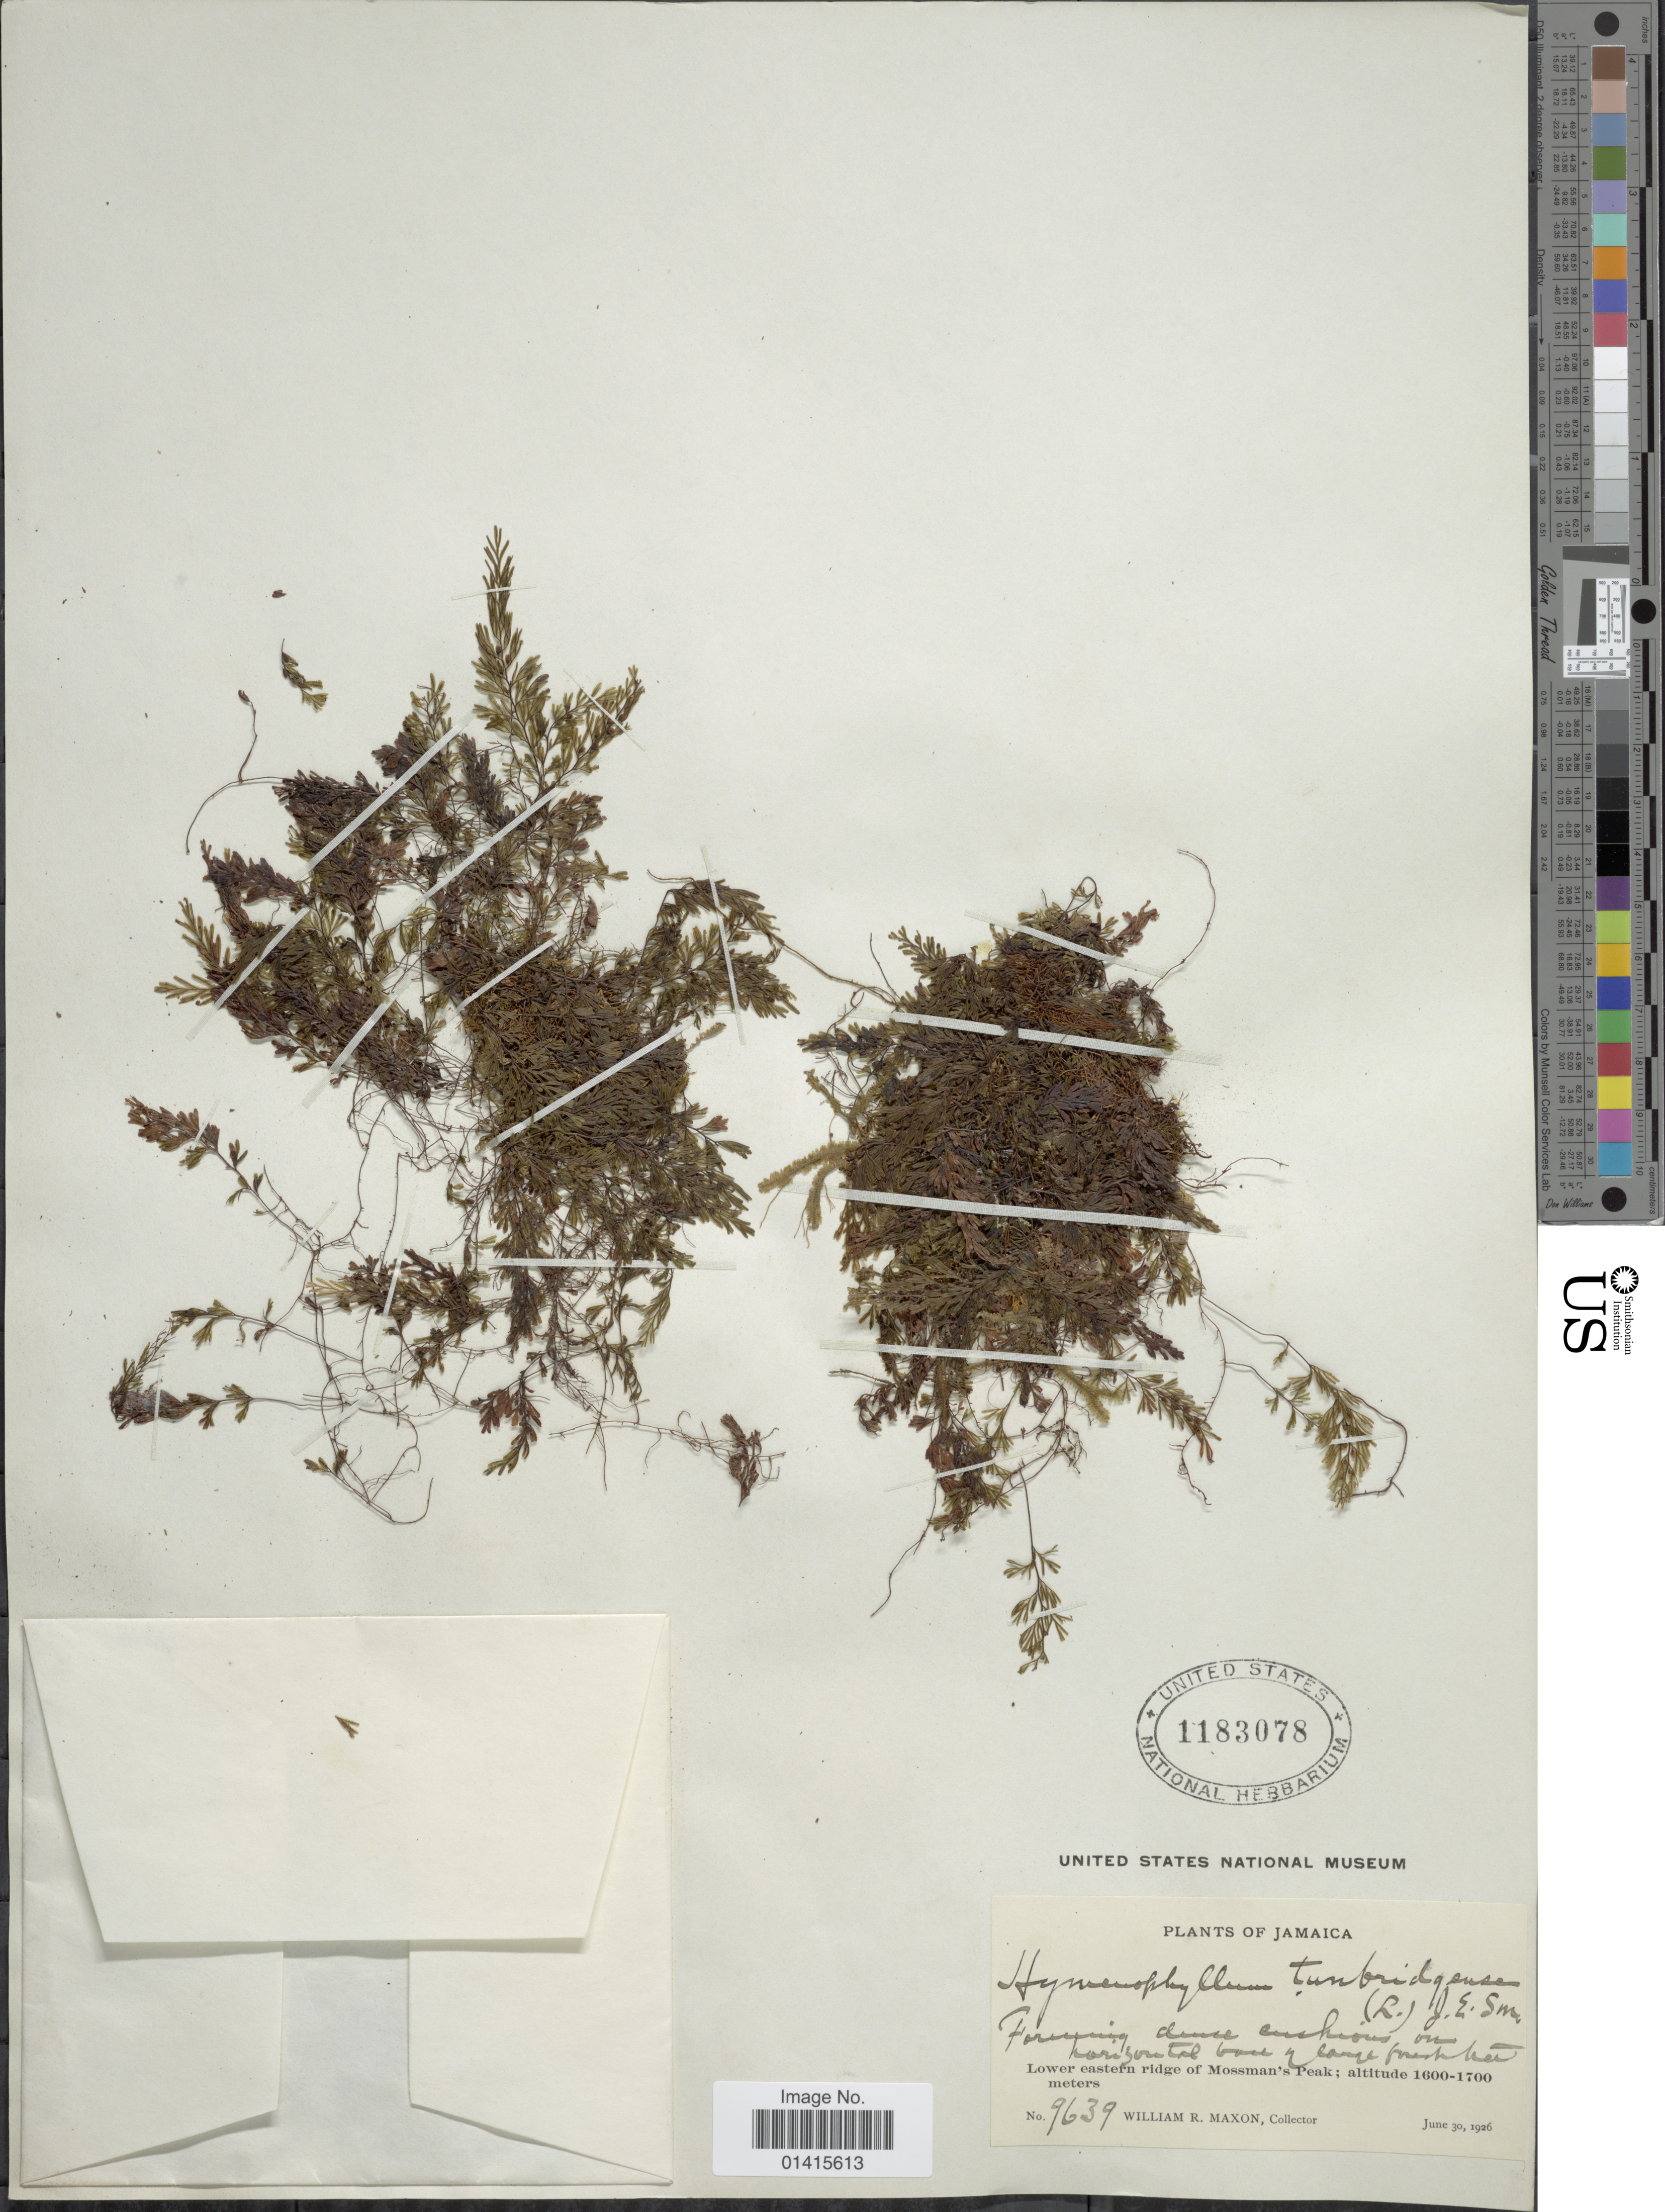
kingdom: Plantae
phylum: Tracheophyta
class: Polypodiopsida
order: Hymenophyllales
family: Hymenophyllaceae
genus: Hymenophyllum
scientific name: Hymenophyllum tunbrigense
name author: (L.) Small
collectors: W. R. Maxon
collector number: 9639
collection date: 1926-06-30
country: Jamaica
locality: Lower eastern ridge of Mossman's Peak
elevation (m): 1600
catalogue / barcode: US 1183078